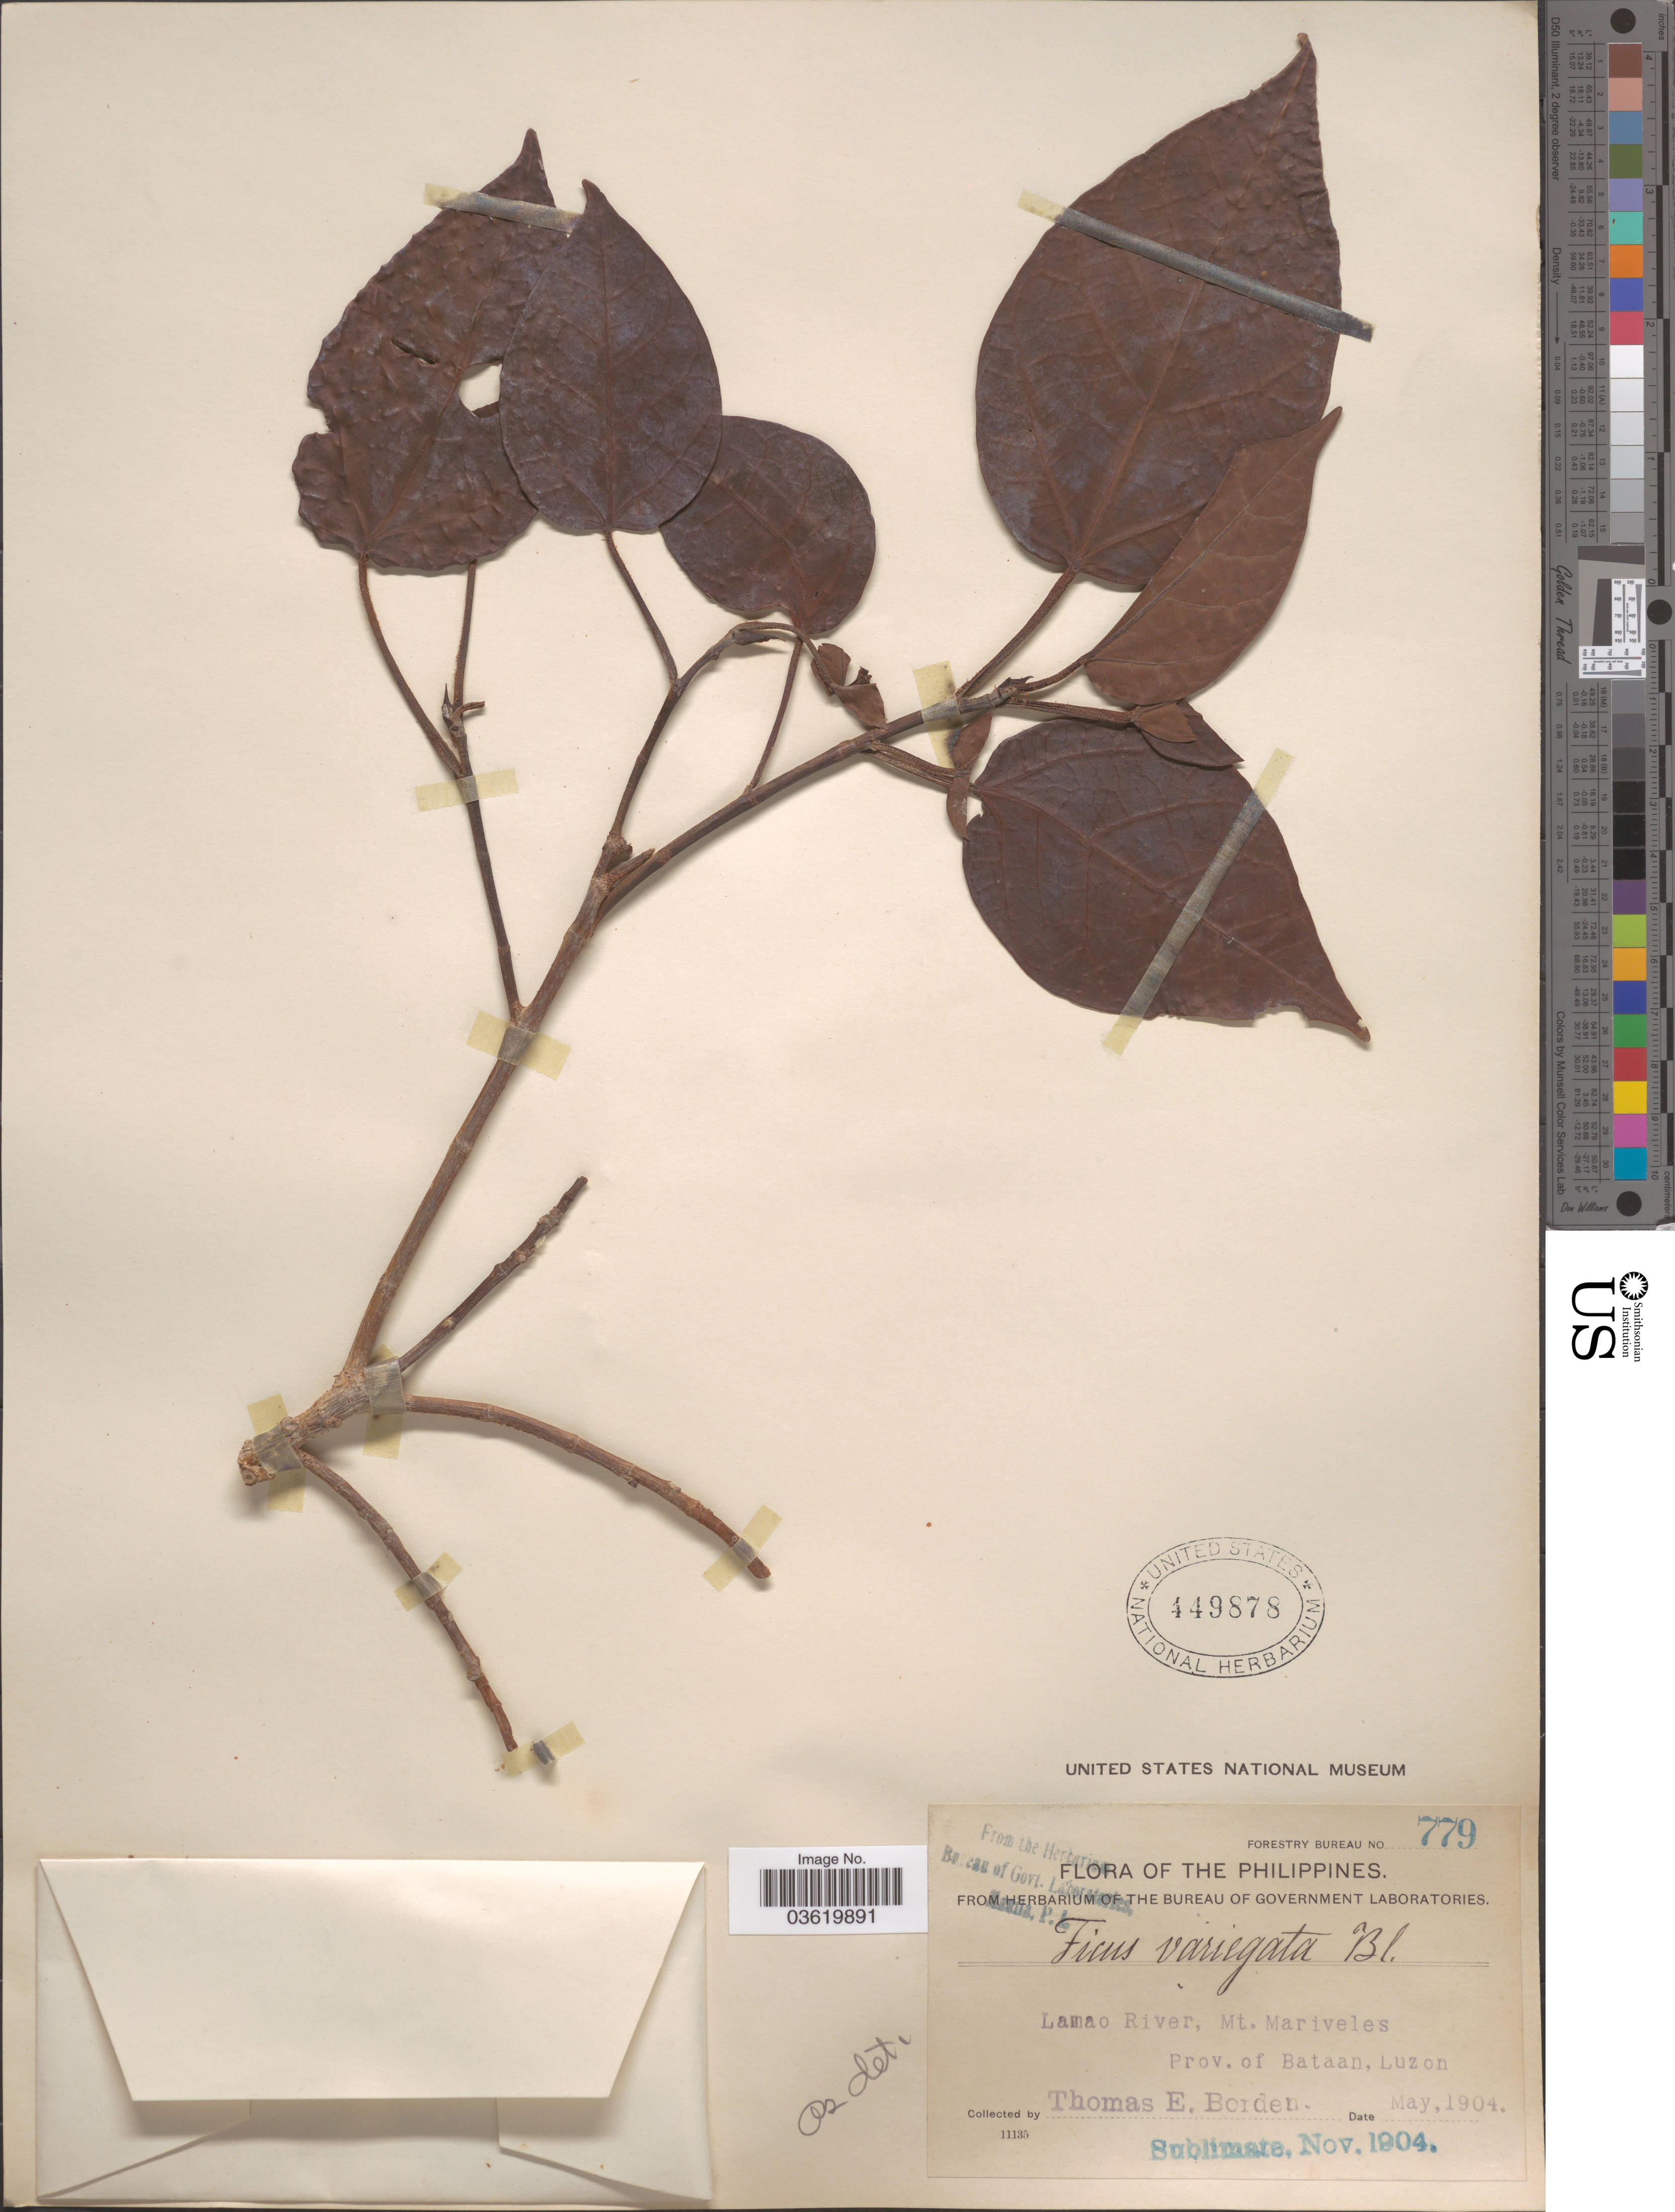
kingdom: Plantae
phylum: Tracheophyta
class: Magnoliopsida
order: Rosales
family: Moraceae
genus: Ficus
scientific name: Ficus variegata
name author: Blume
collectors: T. E. Borden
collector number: Forestry Bureau 779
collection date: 1904-05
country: Philippines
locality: Lamao River, Mt. Mariveles, Province of Bataan, Luzon.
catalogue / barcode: US 449879